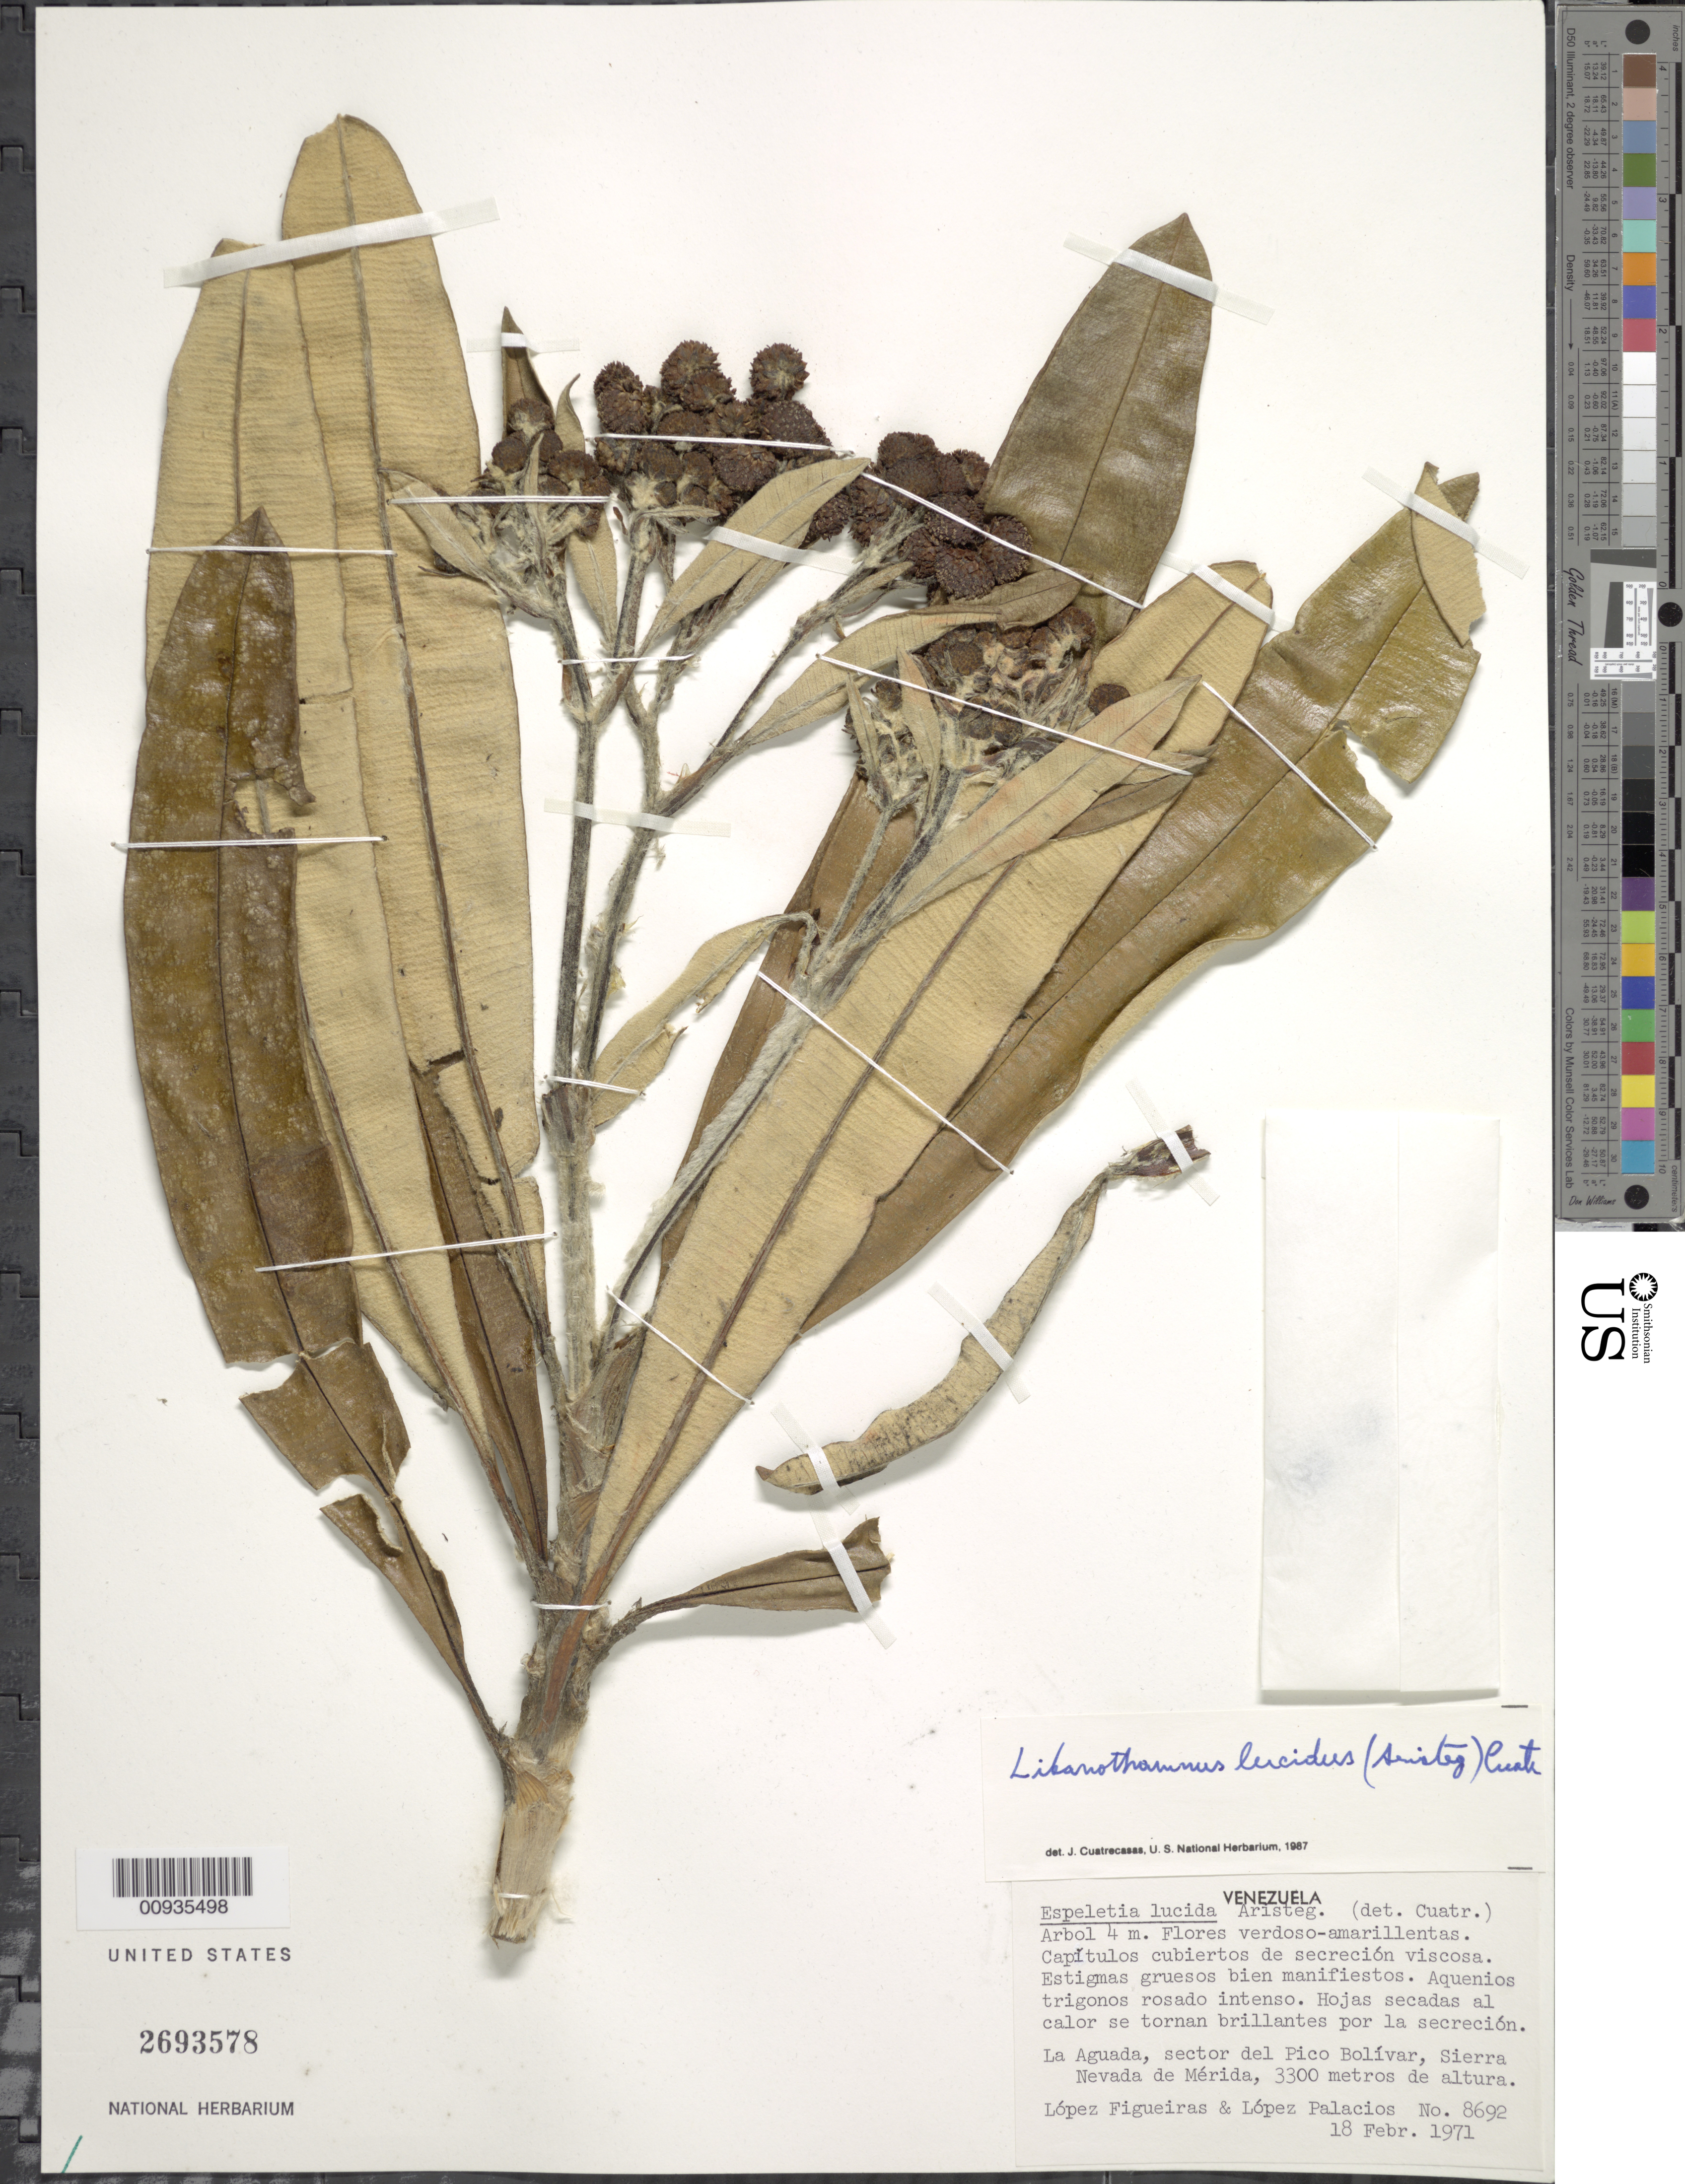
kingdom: Plantae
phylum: Tracheophyta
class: Magnoliopsida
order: Asterales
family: Asteraceae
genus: Libanothamnus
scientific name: Libanothamnus lucidus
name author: Cuatrec.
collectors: M. López Figueiras & L. Palacios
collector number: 8692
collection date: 1971-02-18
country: Venezuela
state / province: Mérida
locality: La Aguada, sector del Pico Bolivar, Sierra Nevada de Merida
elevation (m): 3300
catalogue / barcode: US 2693578